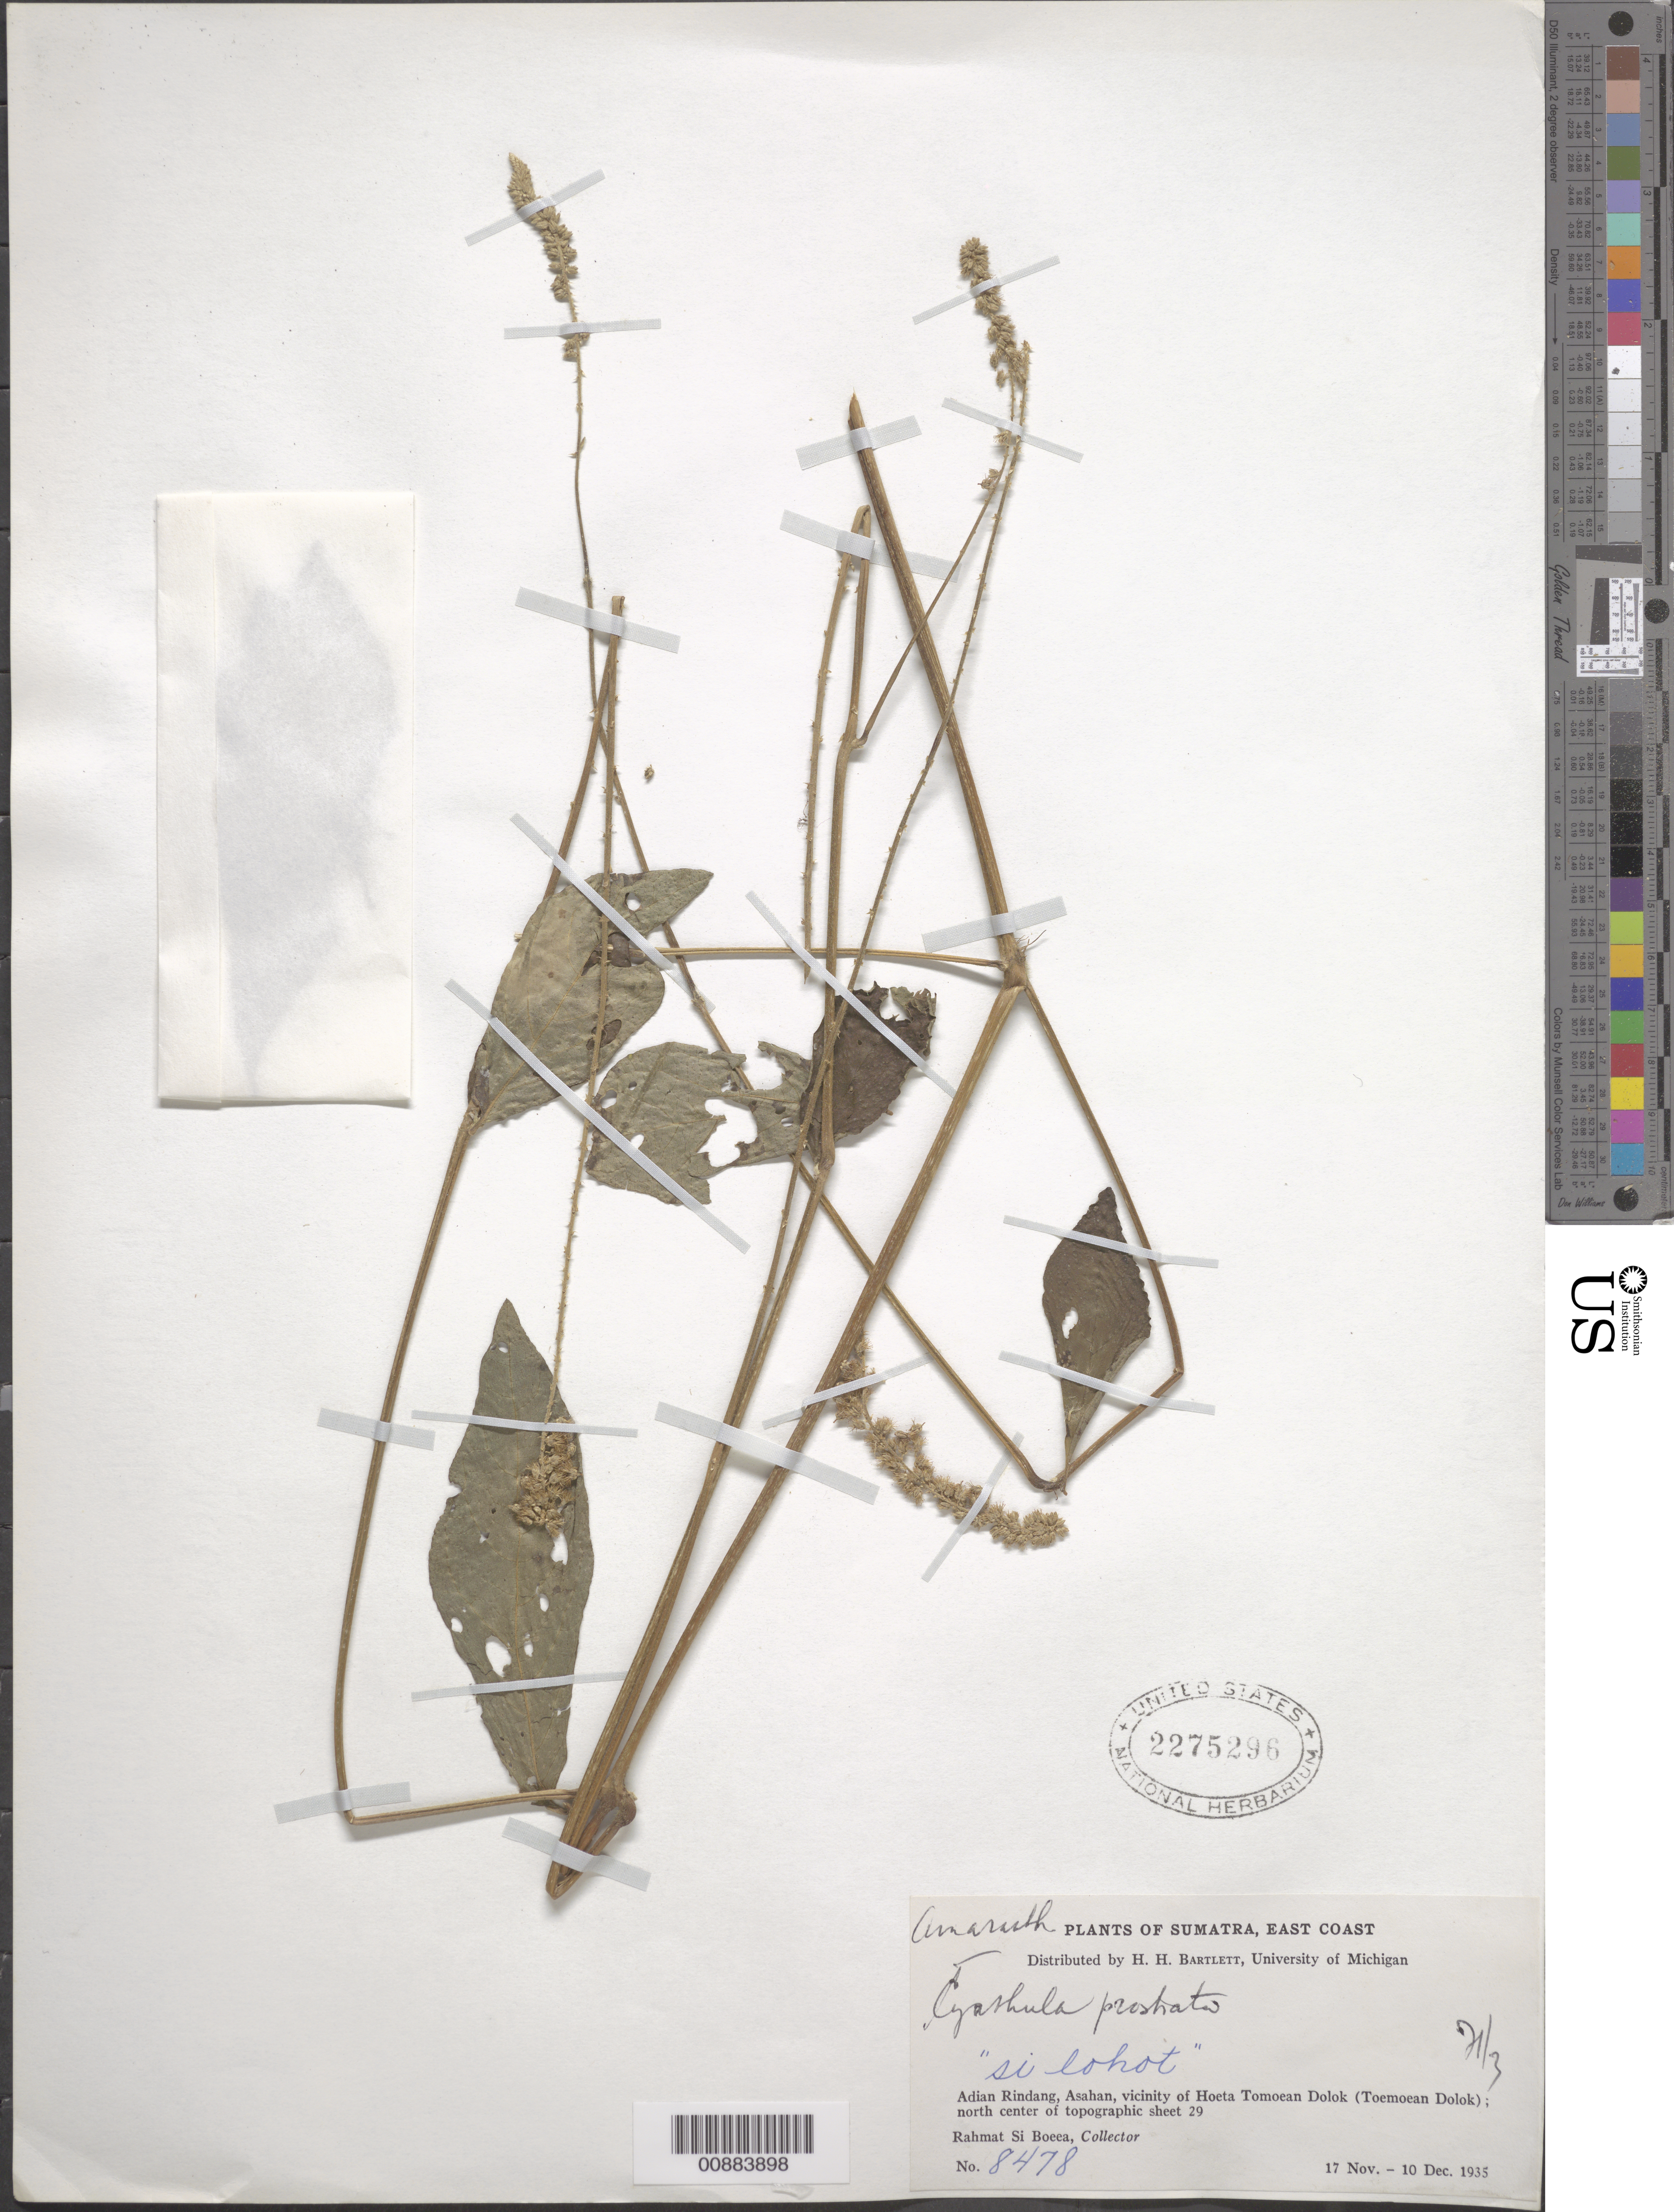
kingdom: Plantae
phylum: Tracheophyta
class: Magnoliopsida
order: Caryophyllales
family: Amaranthaceae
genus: Cyathula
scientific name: Cyathula prostrata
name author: (L.) Blume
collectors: Rahmat Si Boeea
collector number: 8478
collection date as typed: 17 Nov 1935 to 10 Dec 1935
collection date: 1935-11-17/1935-12-10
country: Indonesia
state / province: Sumatra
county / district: Aceh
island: Sumatra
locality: Adian Rindang, Asahan, vicinity of Hoeta Tomoean Dolok (Toemoean Dolok)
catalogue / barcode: US 2275296